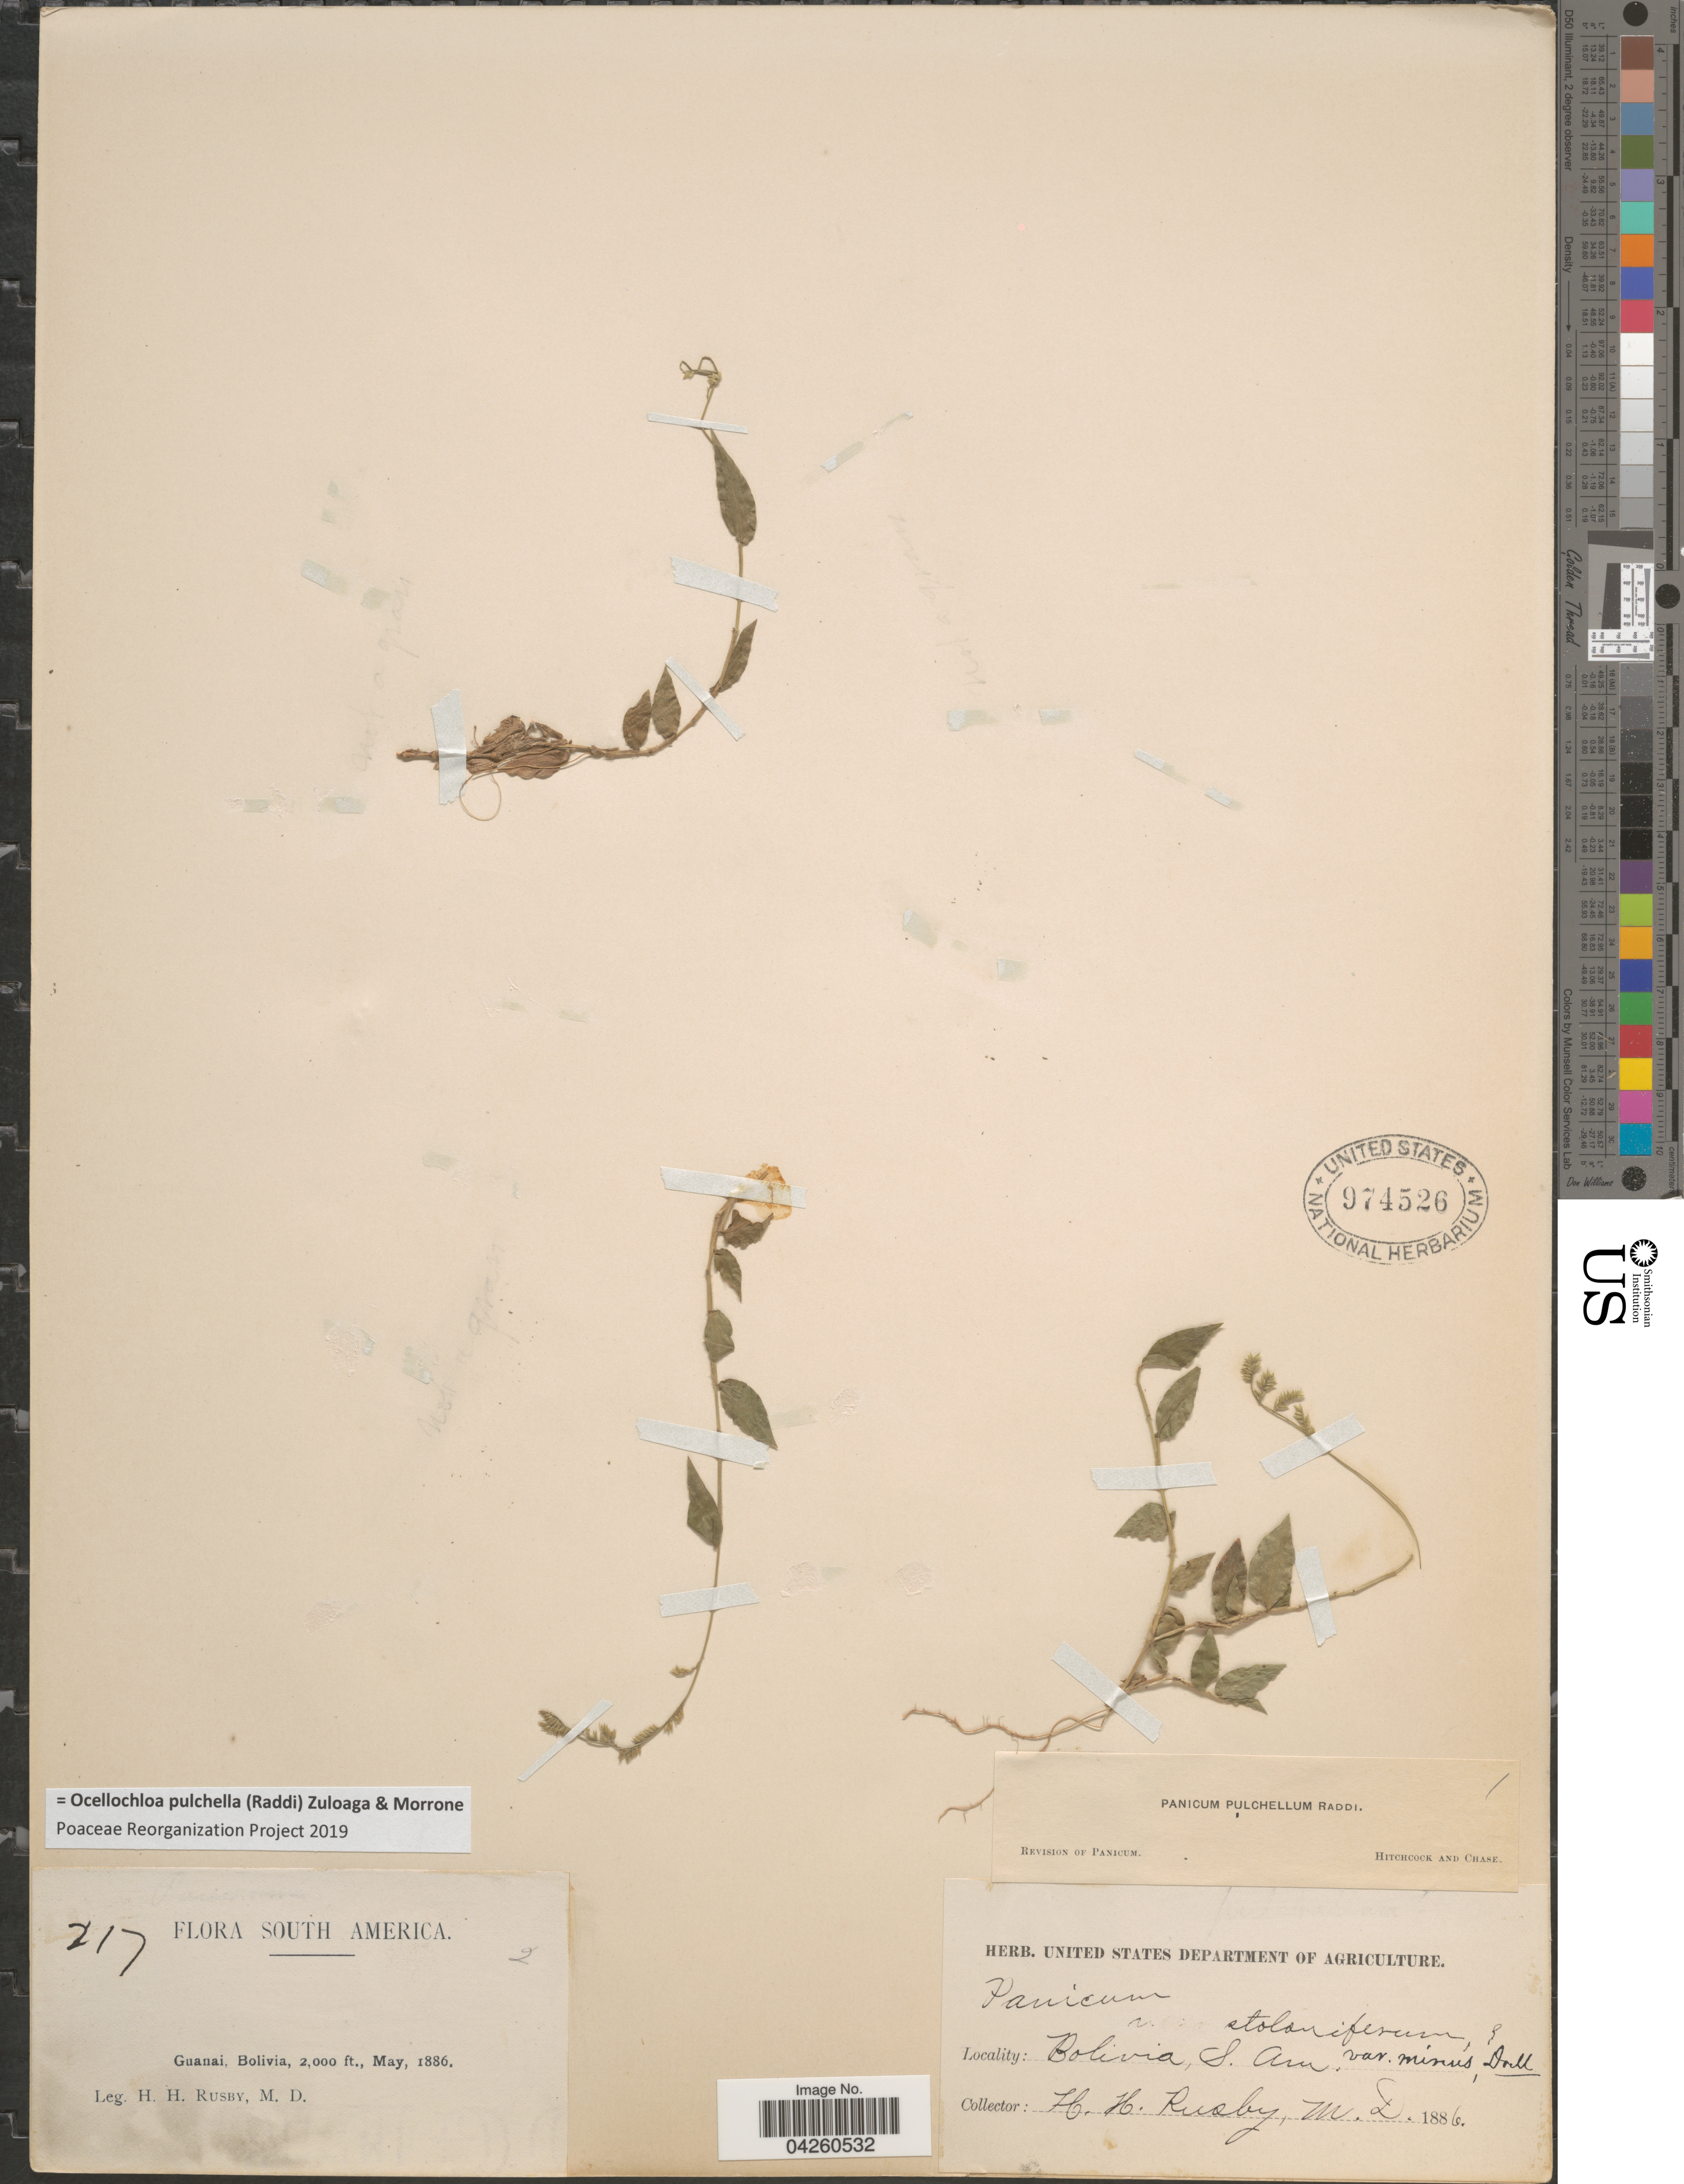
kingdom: Plantae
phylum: Tracheophyta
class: Liliopsida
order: Poales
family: Poaceae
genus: Ocellochloa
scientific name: Ocellochloa pulchella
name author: (Raddi) Zuloaga & Morrone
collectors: H. H. Rusby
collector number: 217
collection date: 1886-05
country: Bolivia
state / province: La Páz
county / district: Larecaja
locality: Guanay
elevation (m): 610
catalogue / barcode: US 974526